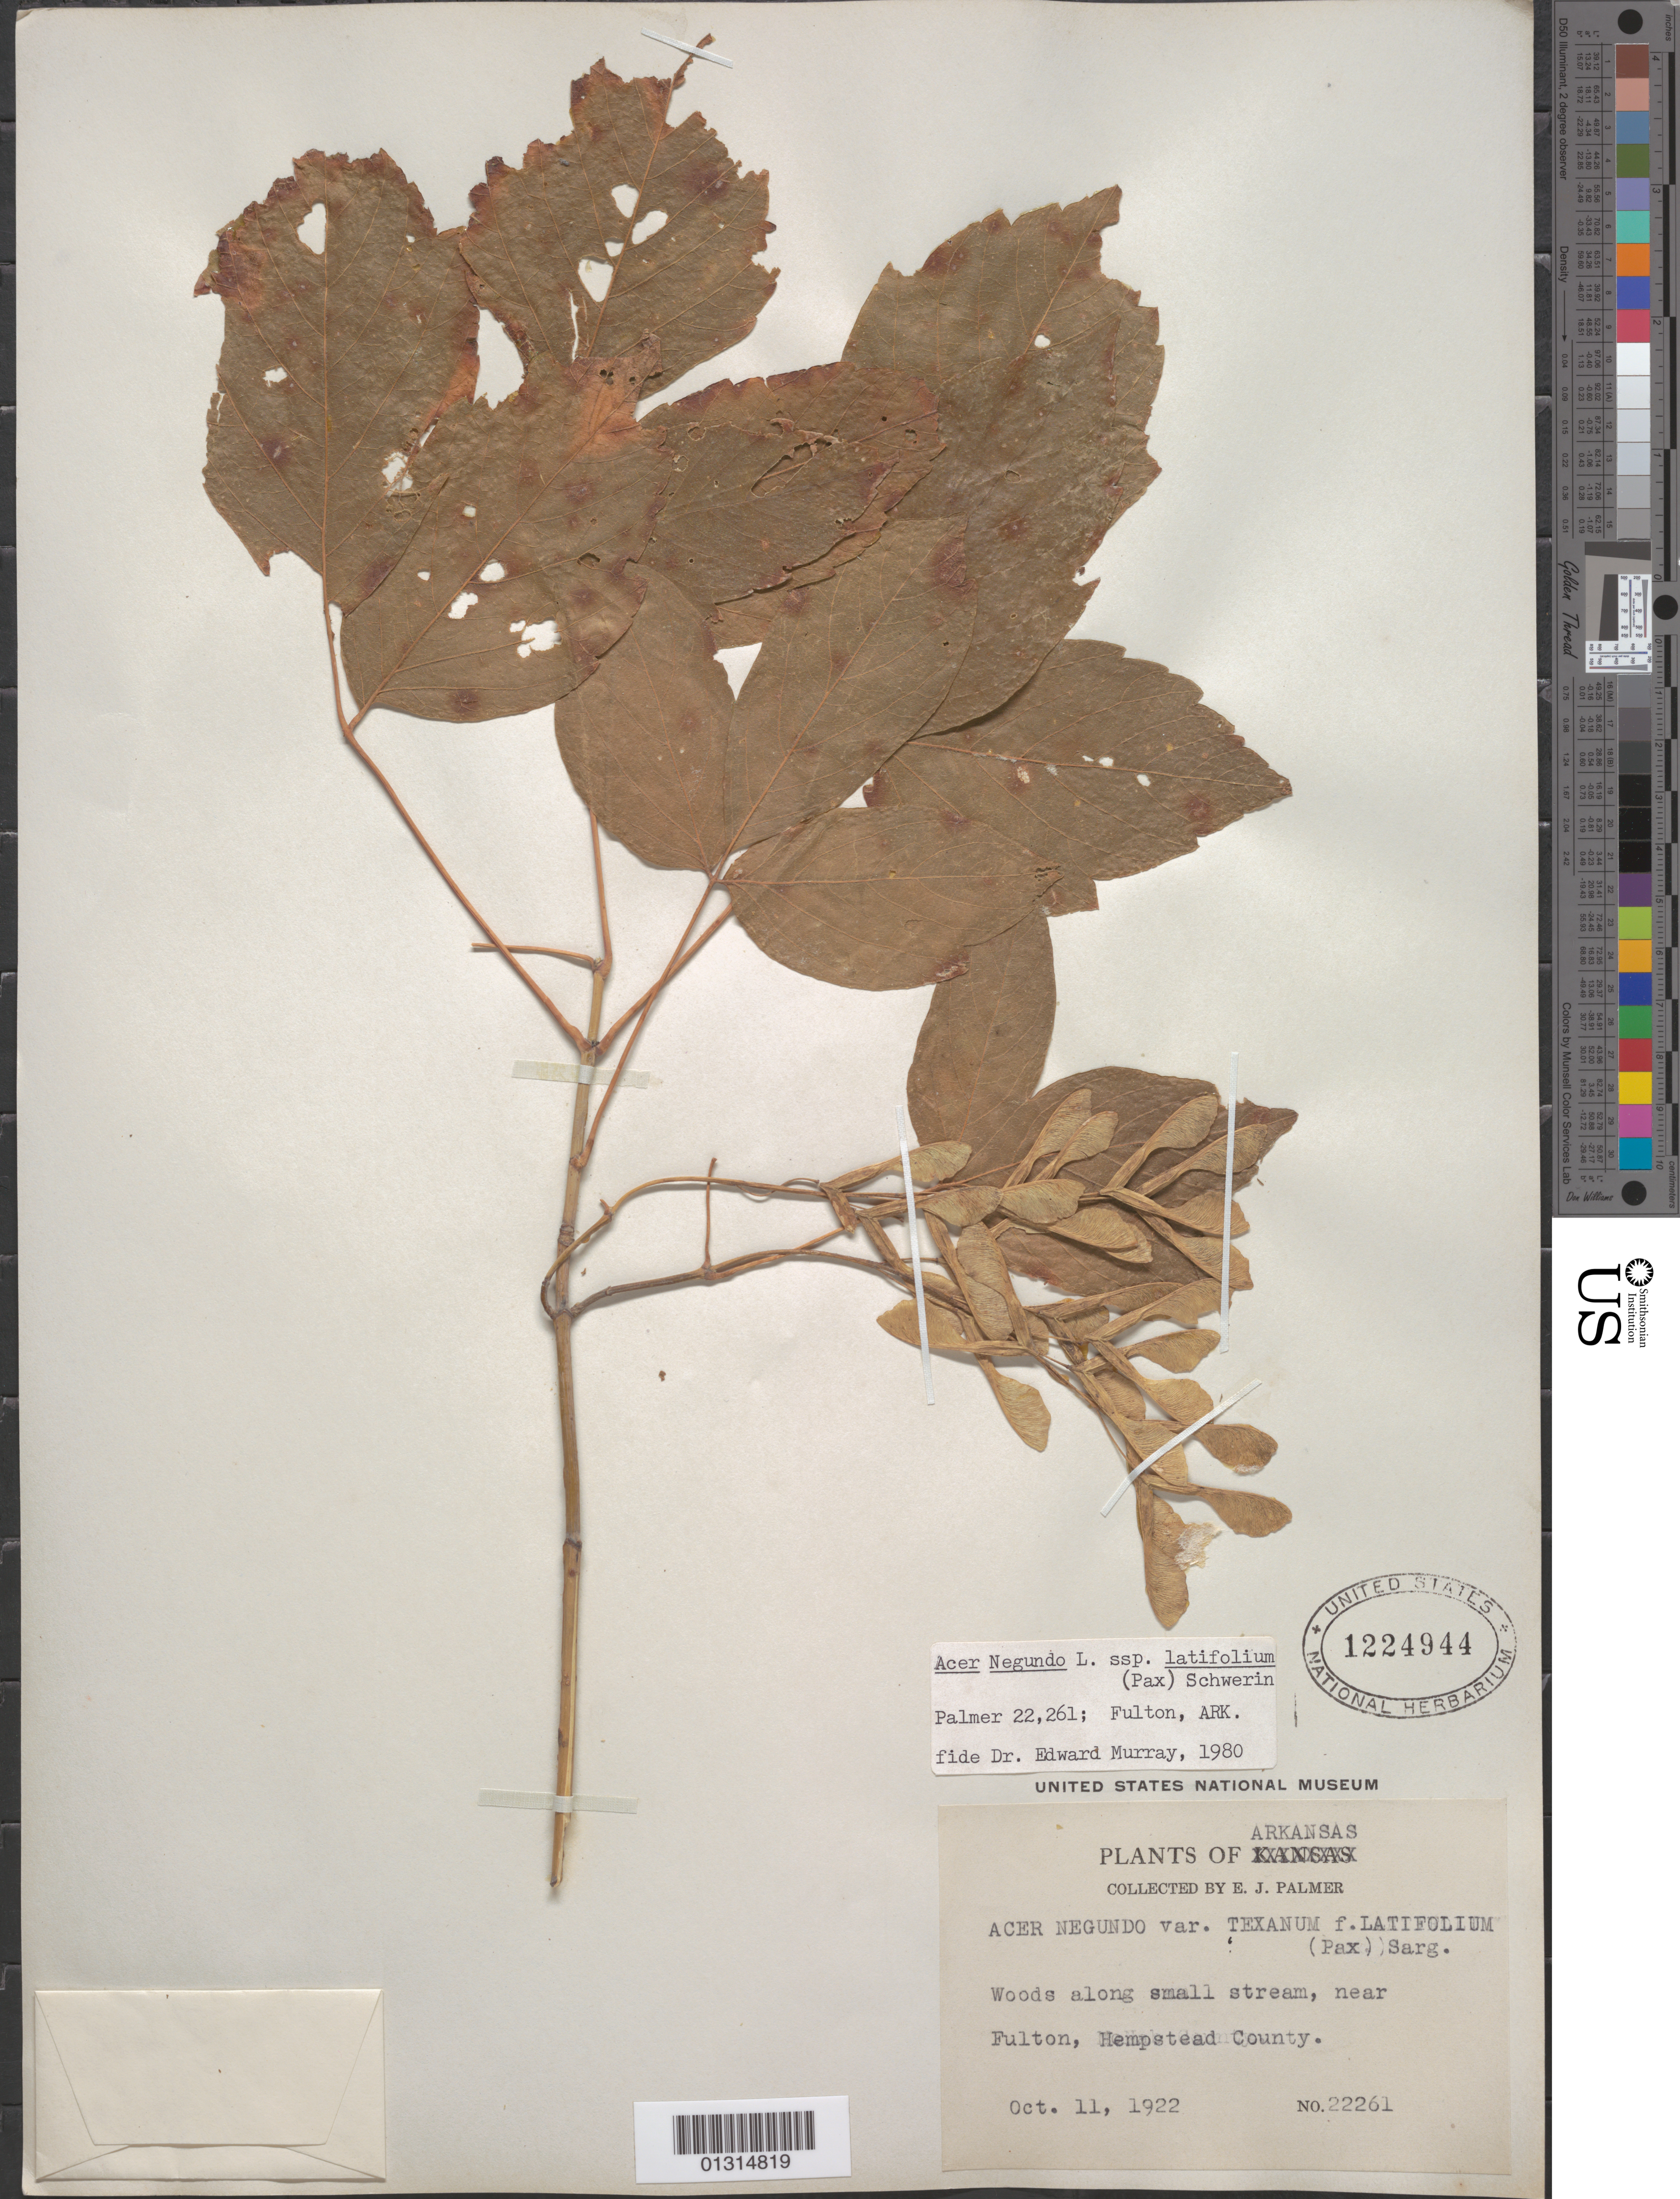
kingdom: Plantae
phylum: Tracheophyta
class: Magnoliopsida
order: Sapindales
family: Sapindaceae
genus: Acer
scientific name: Acer negundo subsp. latifolium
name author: (Pax) Schwer.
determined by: Murray, Edward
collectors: E. J. Palmer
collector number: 22261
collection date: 1922-10-11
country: United States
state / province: Arkansas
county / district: Hempstead County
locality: Hempstead County, near Fulton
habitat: Woods along smal stream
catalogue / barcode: US 1224944